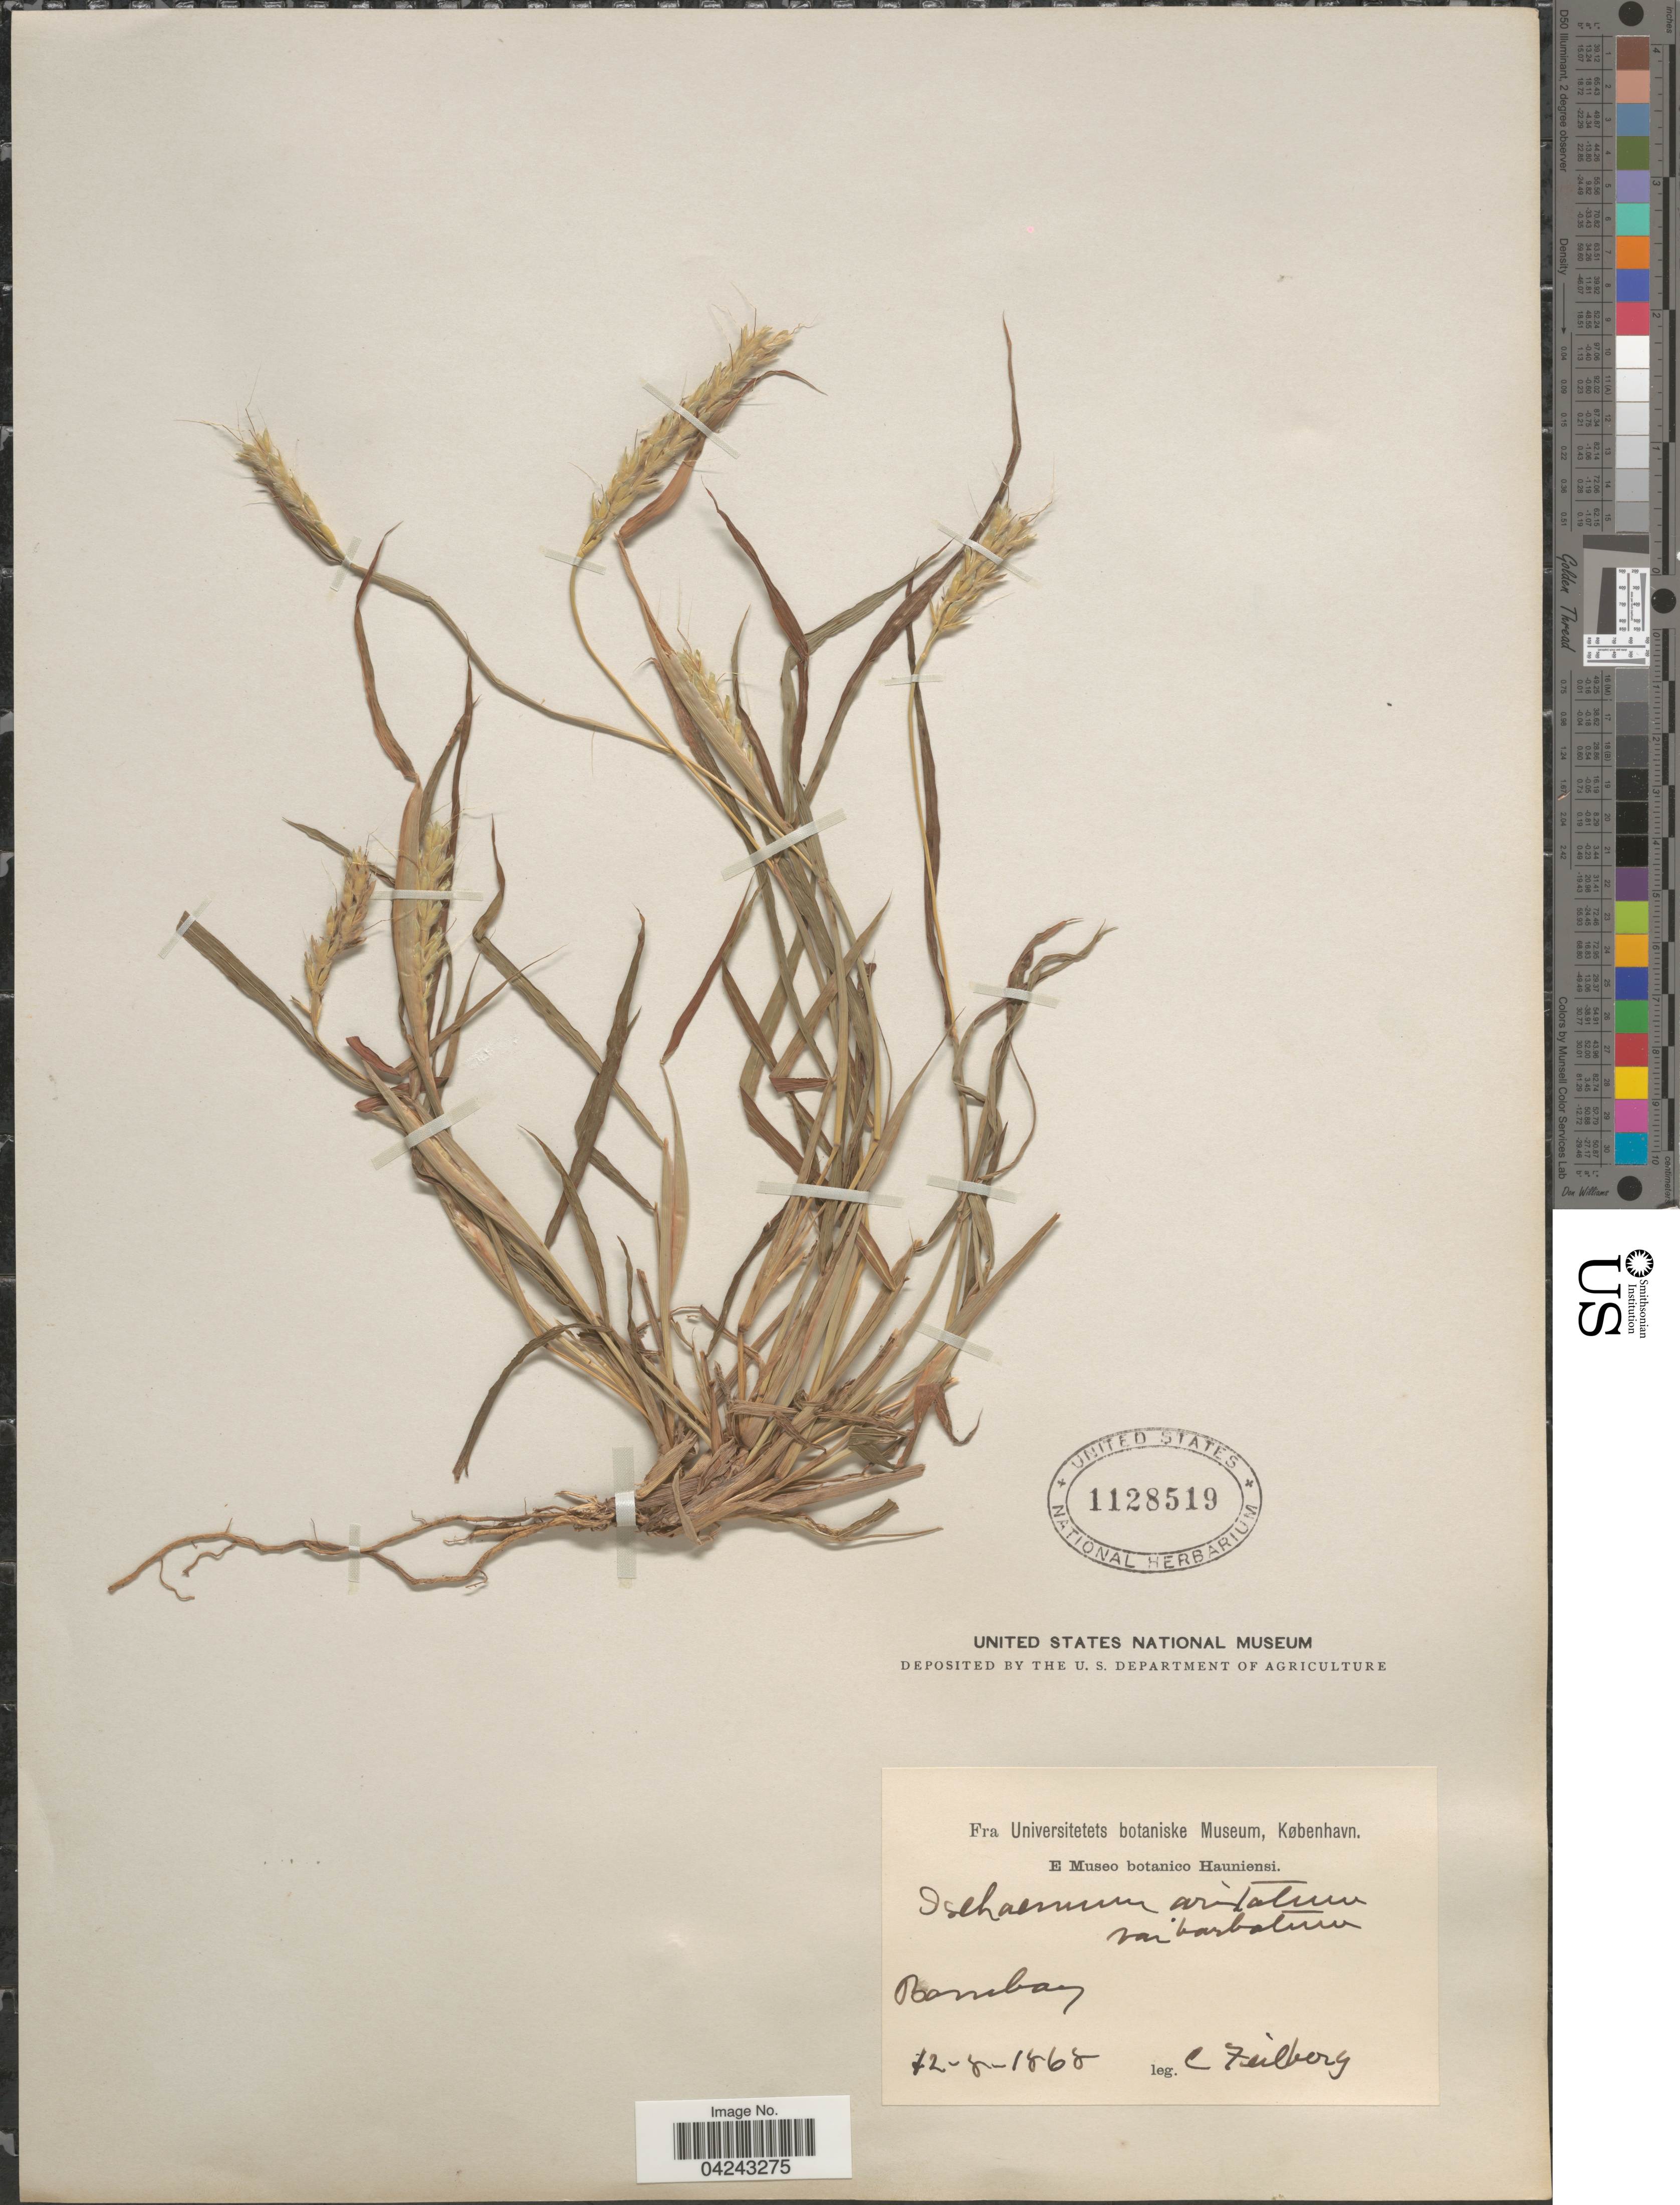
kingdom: Plantae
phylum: Tracheophyta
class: Liliopsida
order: Poales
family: Poaceae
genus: Ischaemum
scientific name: Ischaemum barbatum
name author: Blume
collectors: C. Feilberg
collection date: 1868-08-12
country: India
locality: Bombay.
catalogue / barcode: US 1128519